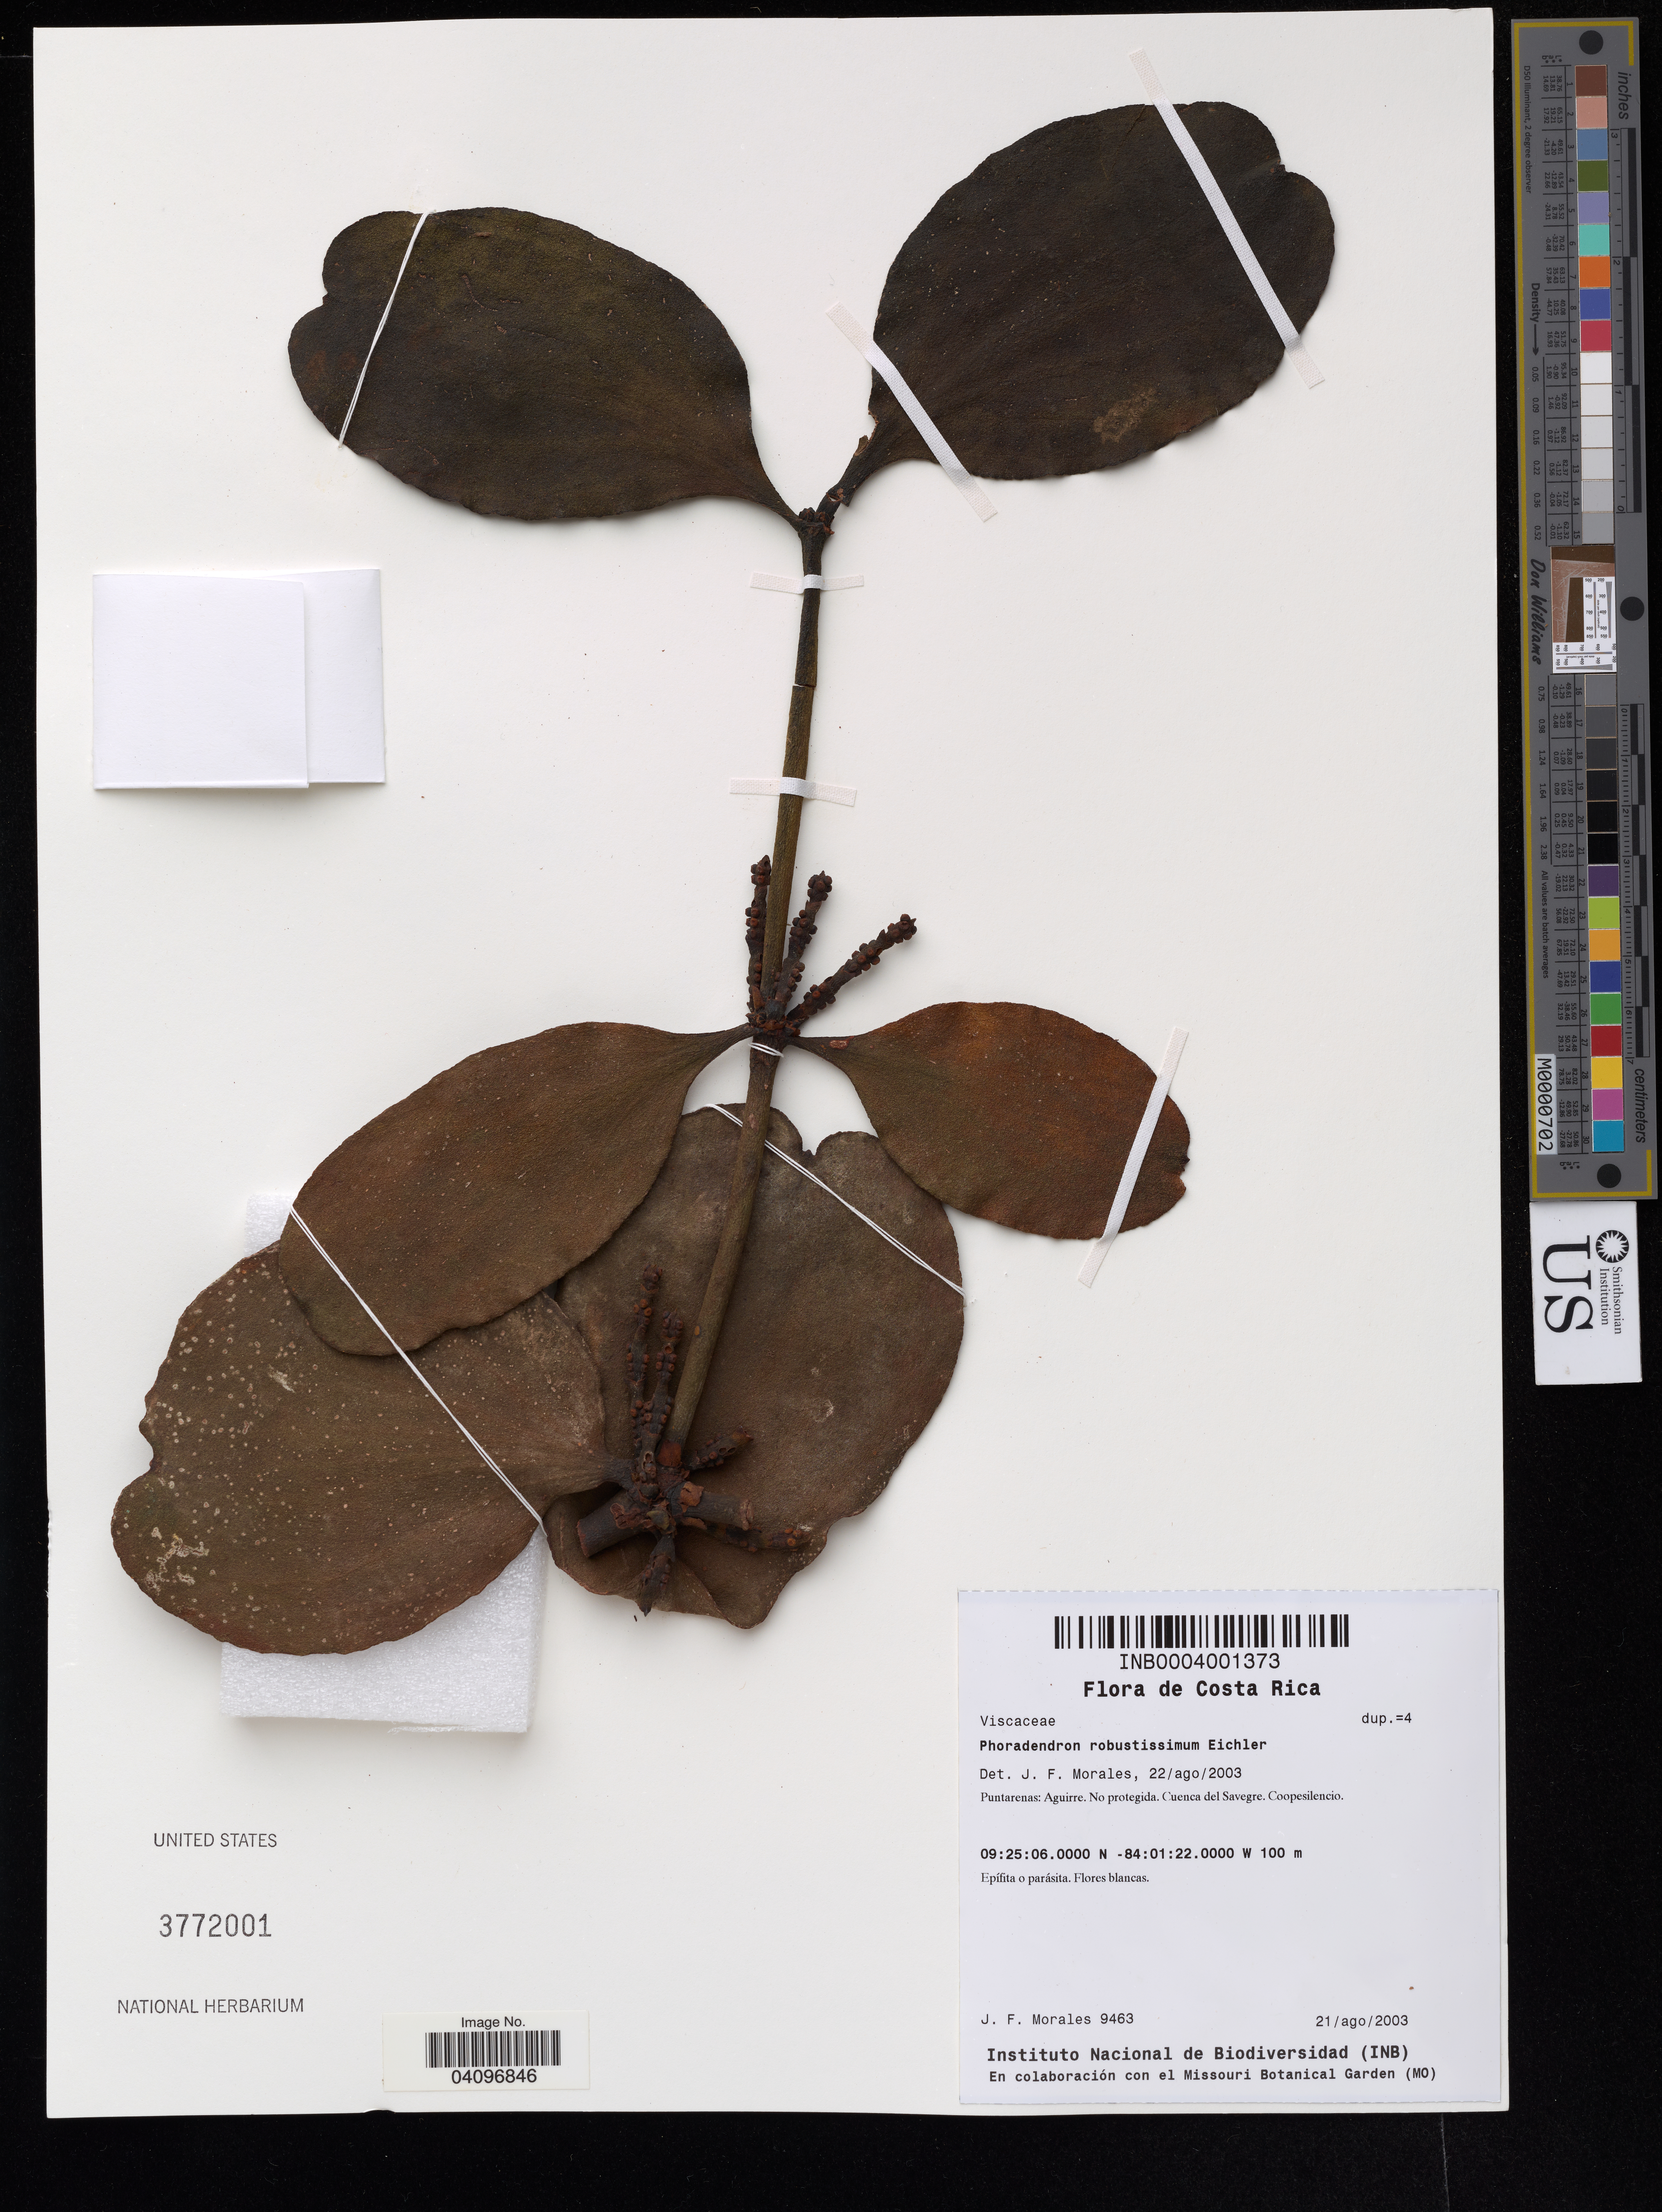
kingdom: Plantae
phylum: Tracheophyta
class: Magnoliopsida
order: Santalales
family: Viscaceae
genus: Phoradendron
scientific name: Phoradendron robustissimum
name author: Eichler in Mart.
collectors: J. F. Morales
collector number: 9463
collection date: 2003-08-21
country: Costa Rica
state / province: Puntarenas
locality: Aquirre. No protegida. Cuenca del Savegre. Coopesilencio.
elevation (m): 100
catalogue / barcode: US 3772001